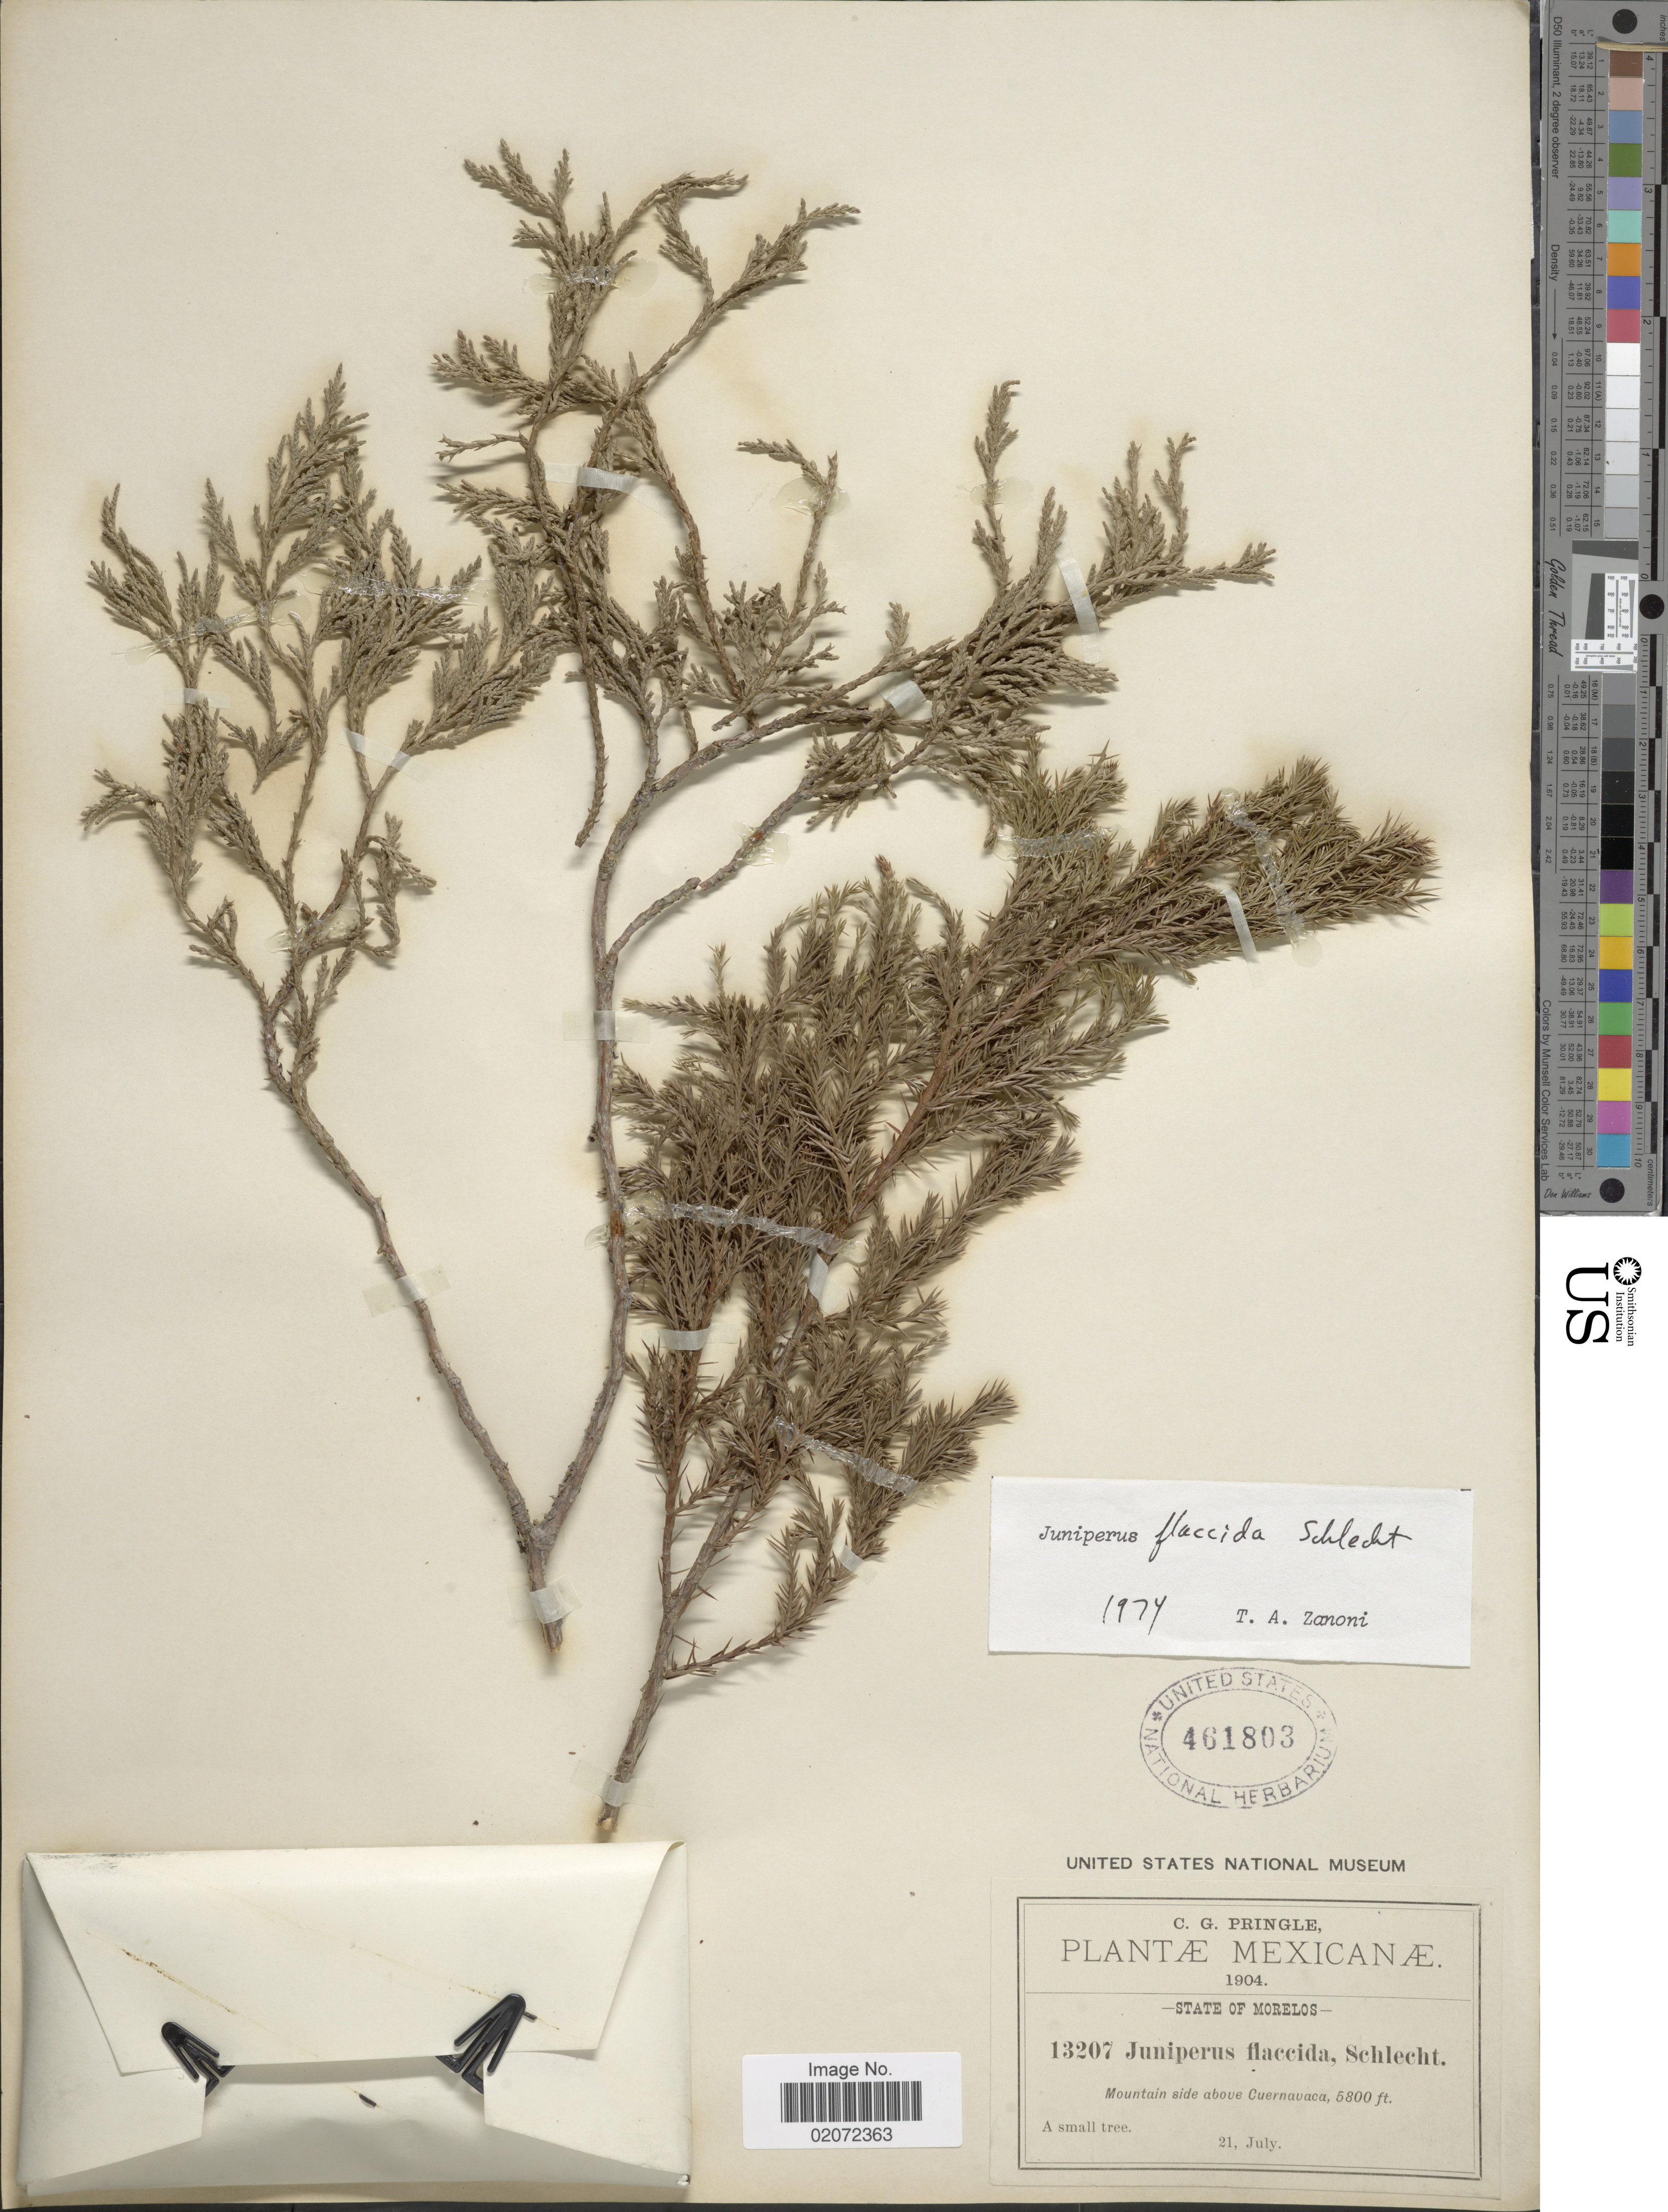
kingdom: Plantae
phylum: Tracheophyta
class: Pinopsida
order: Pinales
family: Cupressaceae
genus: Juniperus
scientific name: Juniperus flaccida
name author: Schltdl.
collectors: C. G. Pringle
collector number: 13207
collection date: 1904-07-21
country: Mexico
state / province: Morelos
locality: Mountain side above Cuernavaca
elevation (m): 1768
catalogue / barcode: US 461803